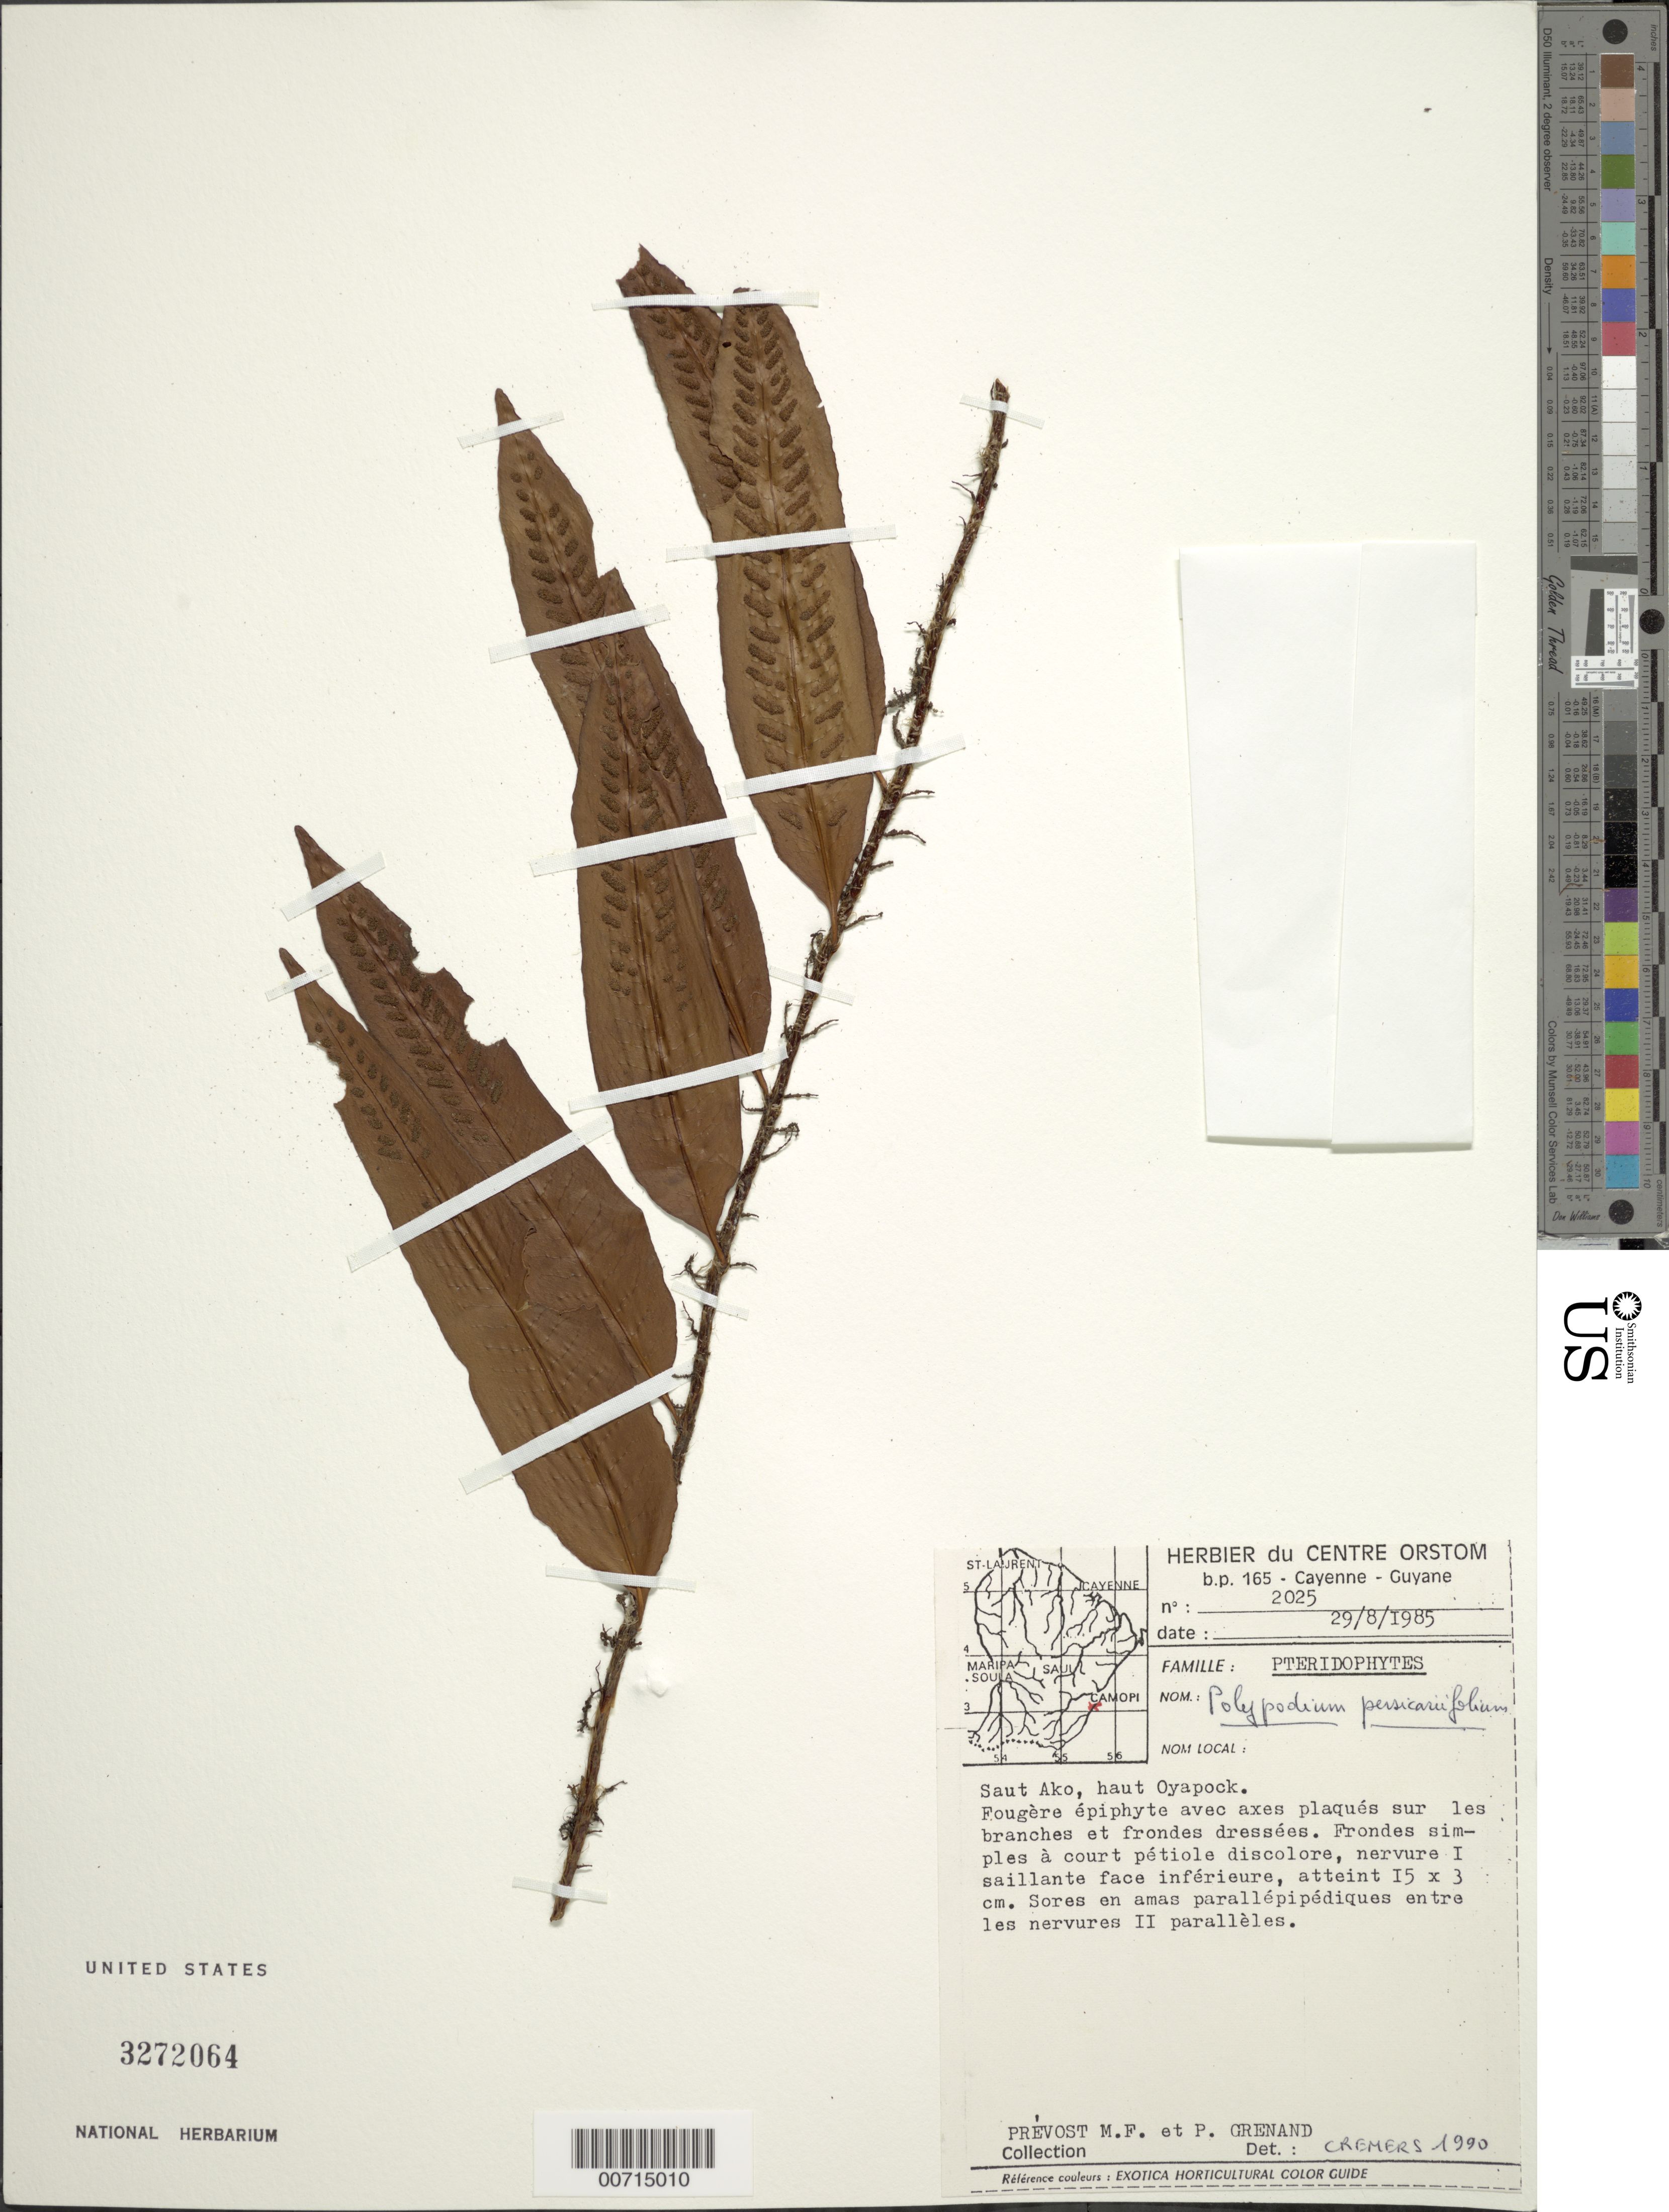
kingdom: Plantae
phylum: Tracheophyta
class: Polypodiopsida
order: Polypodiales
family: Polypodiaceae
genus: Microgramma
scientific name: Microgramma persicariifolia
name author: (Schrad.) C. Presl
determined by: Cremers, Georges A.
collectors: M.-F. Prévost & P. Grenand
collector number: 2025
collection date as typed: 29-Aug-85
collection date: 1985-08-29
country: French Guiana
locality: Saut Ako, haut Oyapock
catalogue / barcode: US 3272064